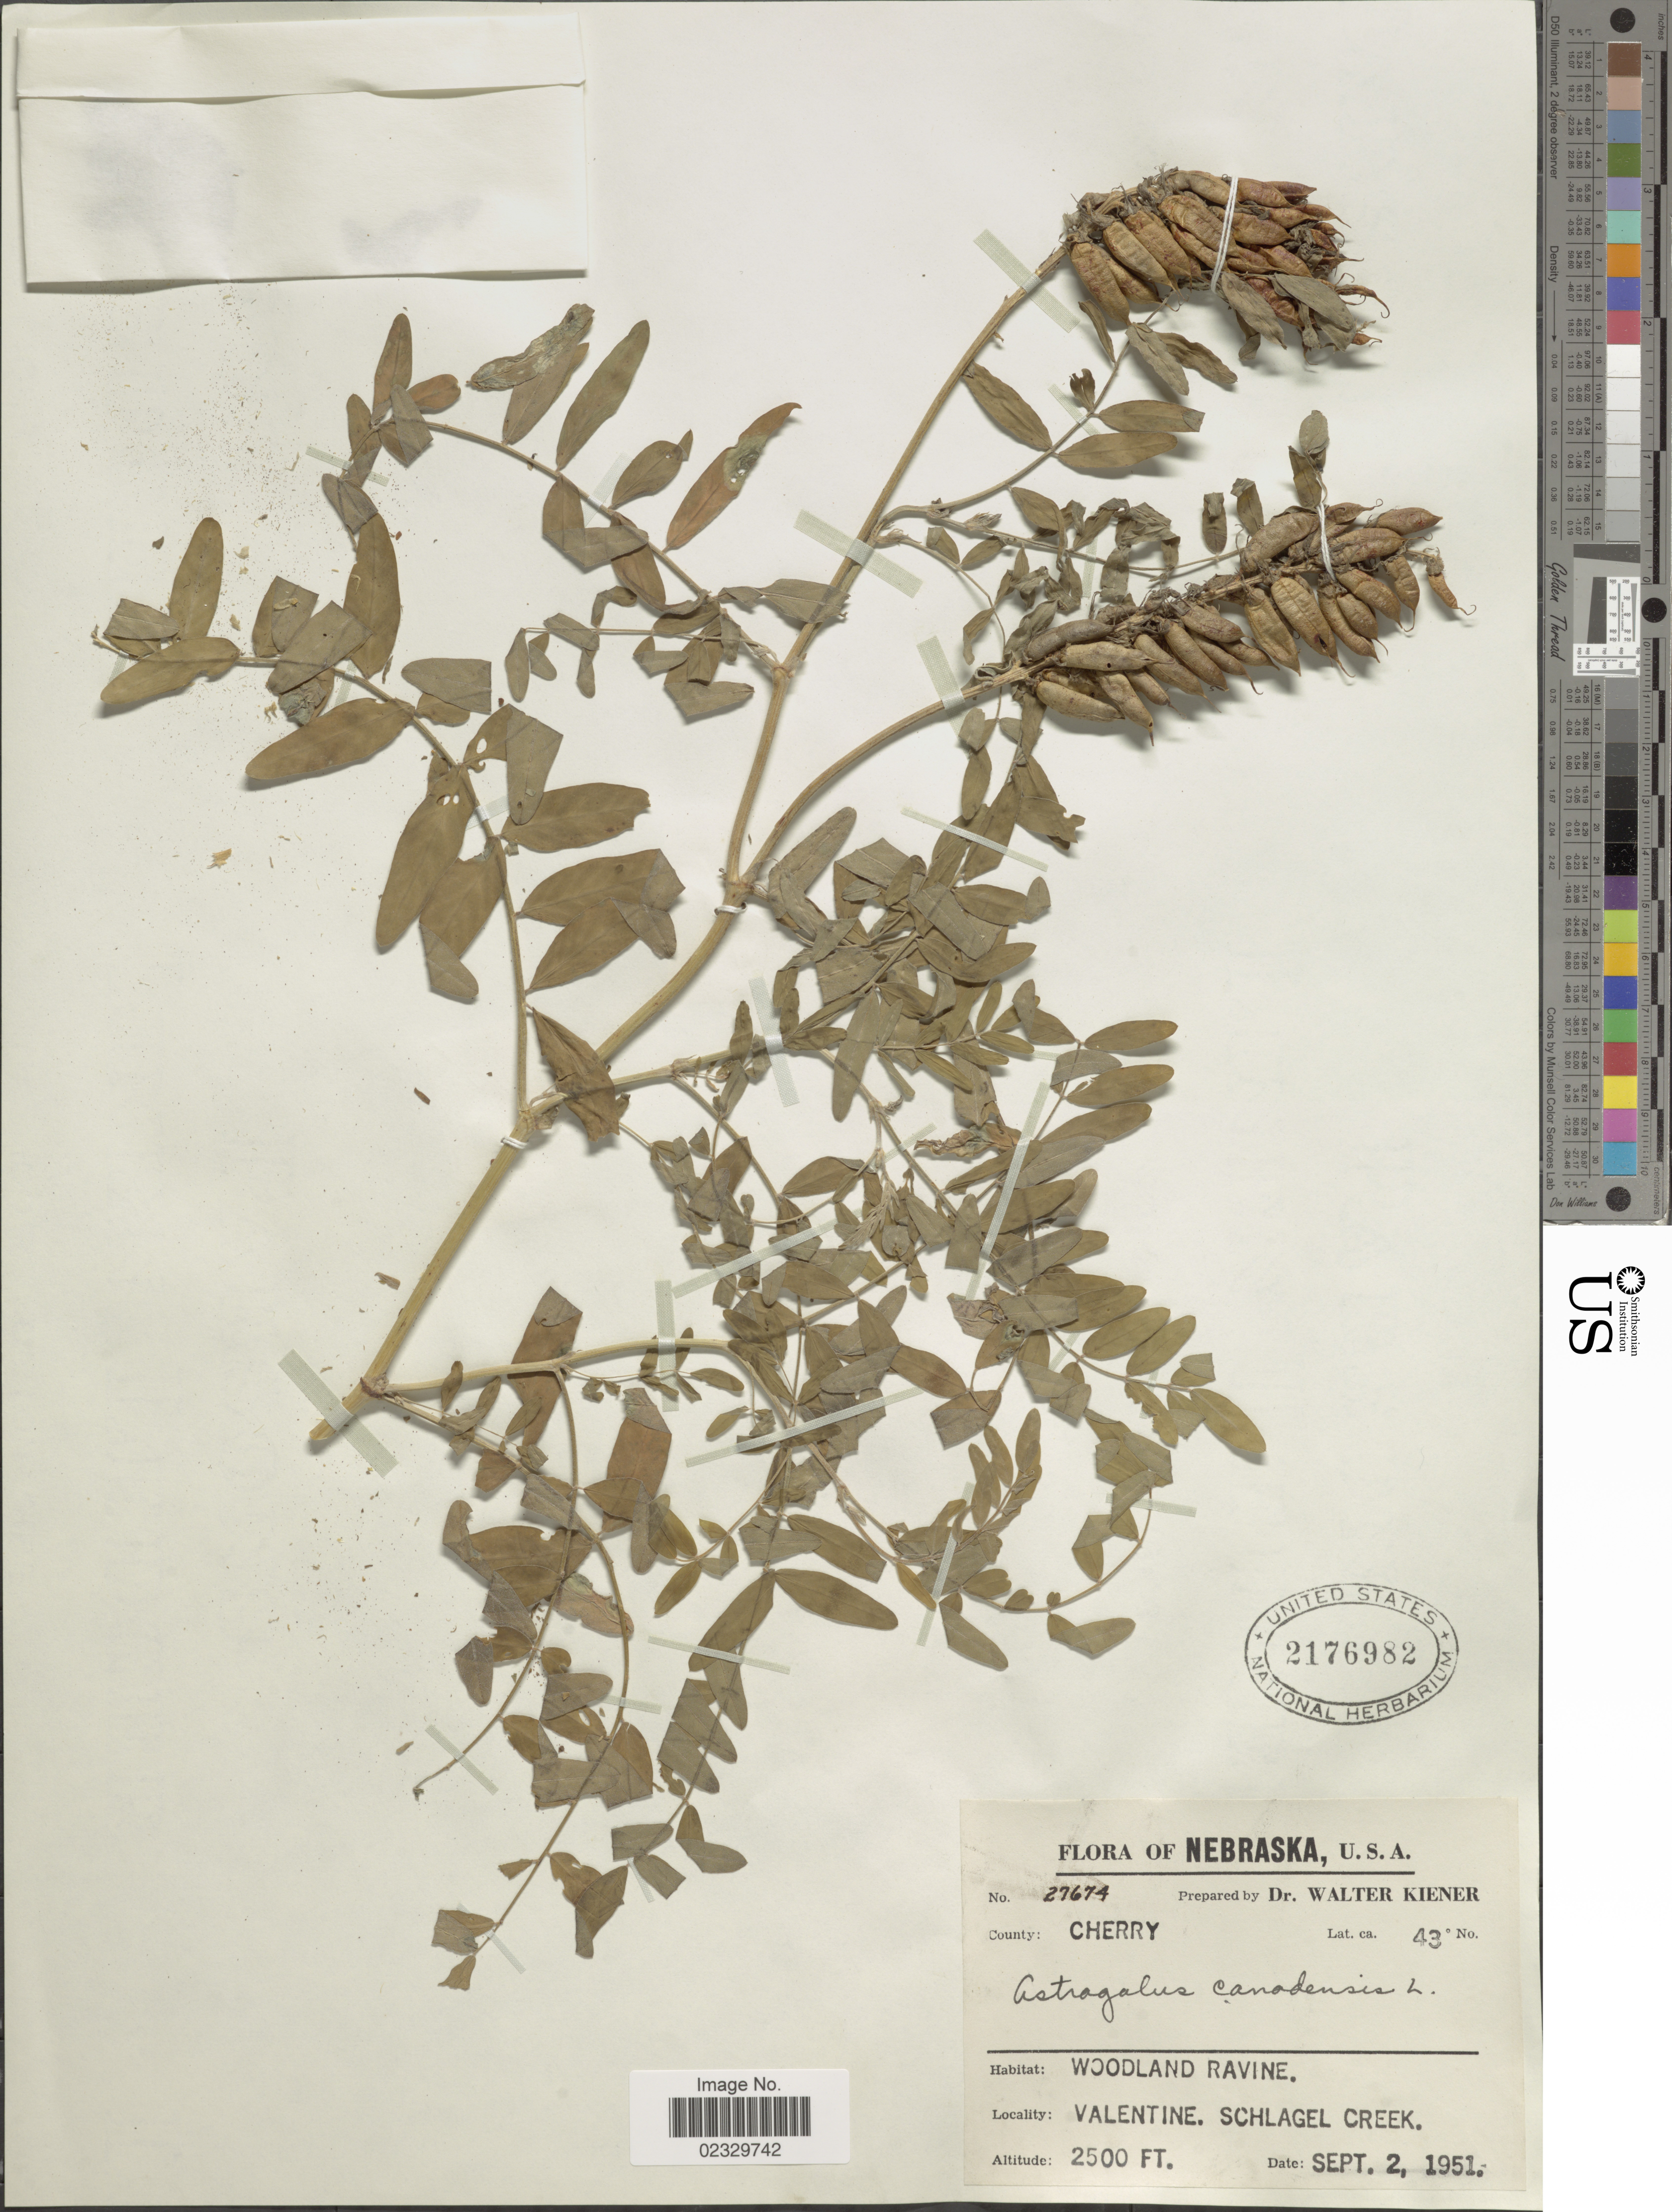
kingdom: Plantae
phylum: Tracheophyta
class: Magnoliopsida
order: Fabales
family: Fabaceae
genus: Astragalus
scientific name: Astragalus canadensis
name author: L.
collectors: W. Kiener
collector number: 27674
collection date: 1951-09-02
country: United States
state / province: Nebraska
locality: County: Cherry, Valentine, Schlagel Creek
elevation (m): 762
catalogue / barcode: US 2176982